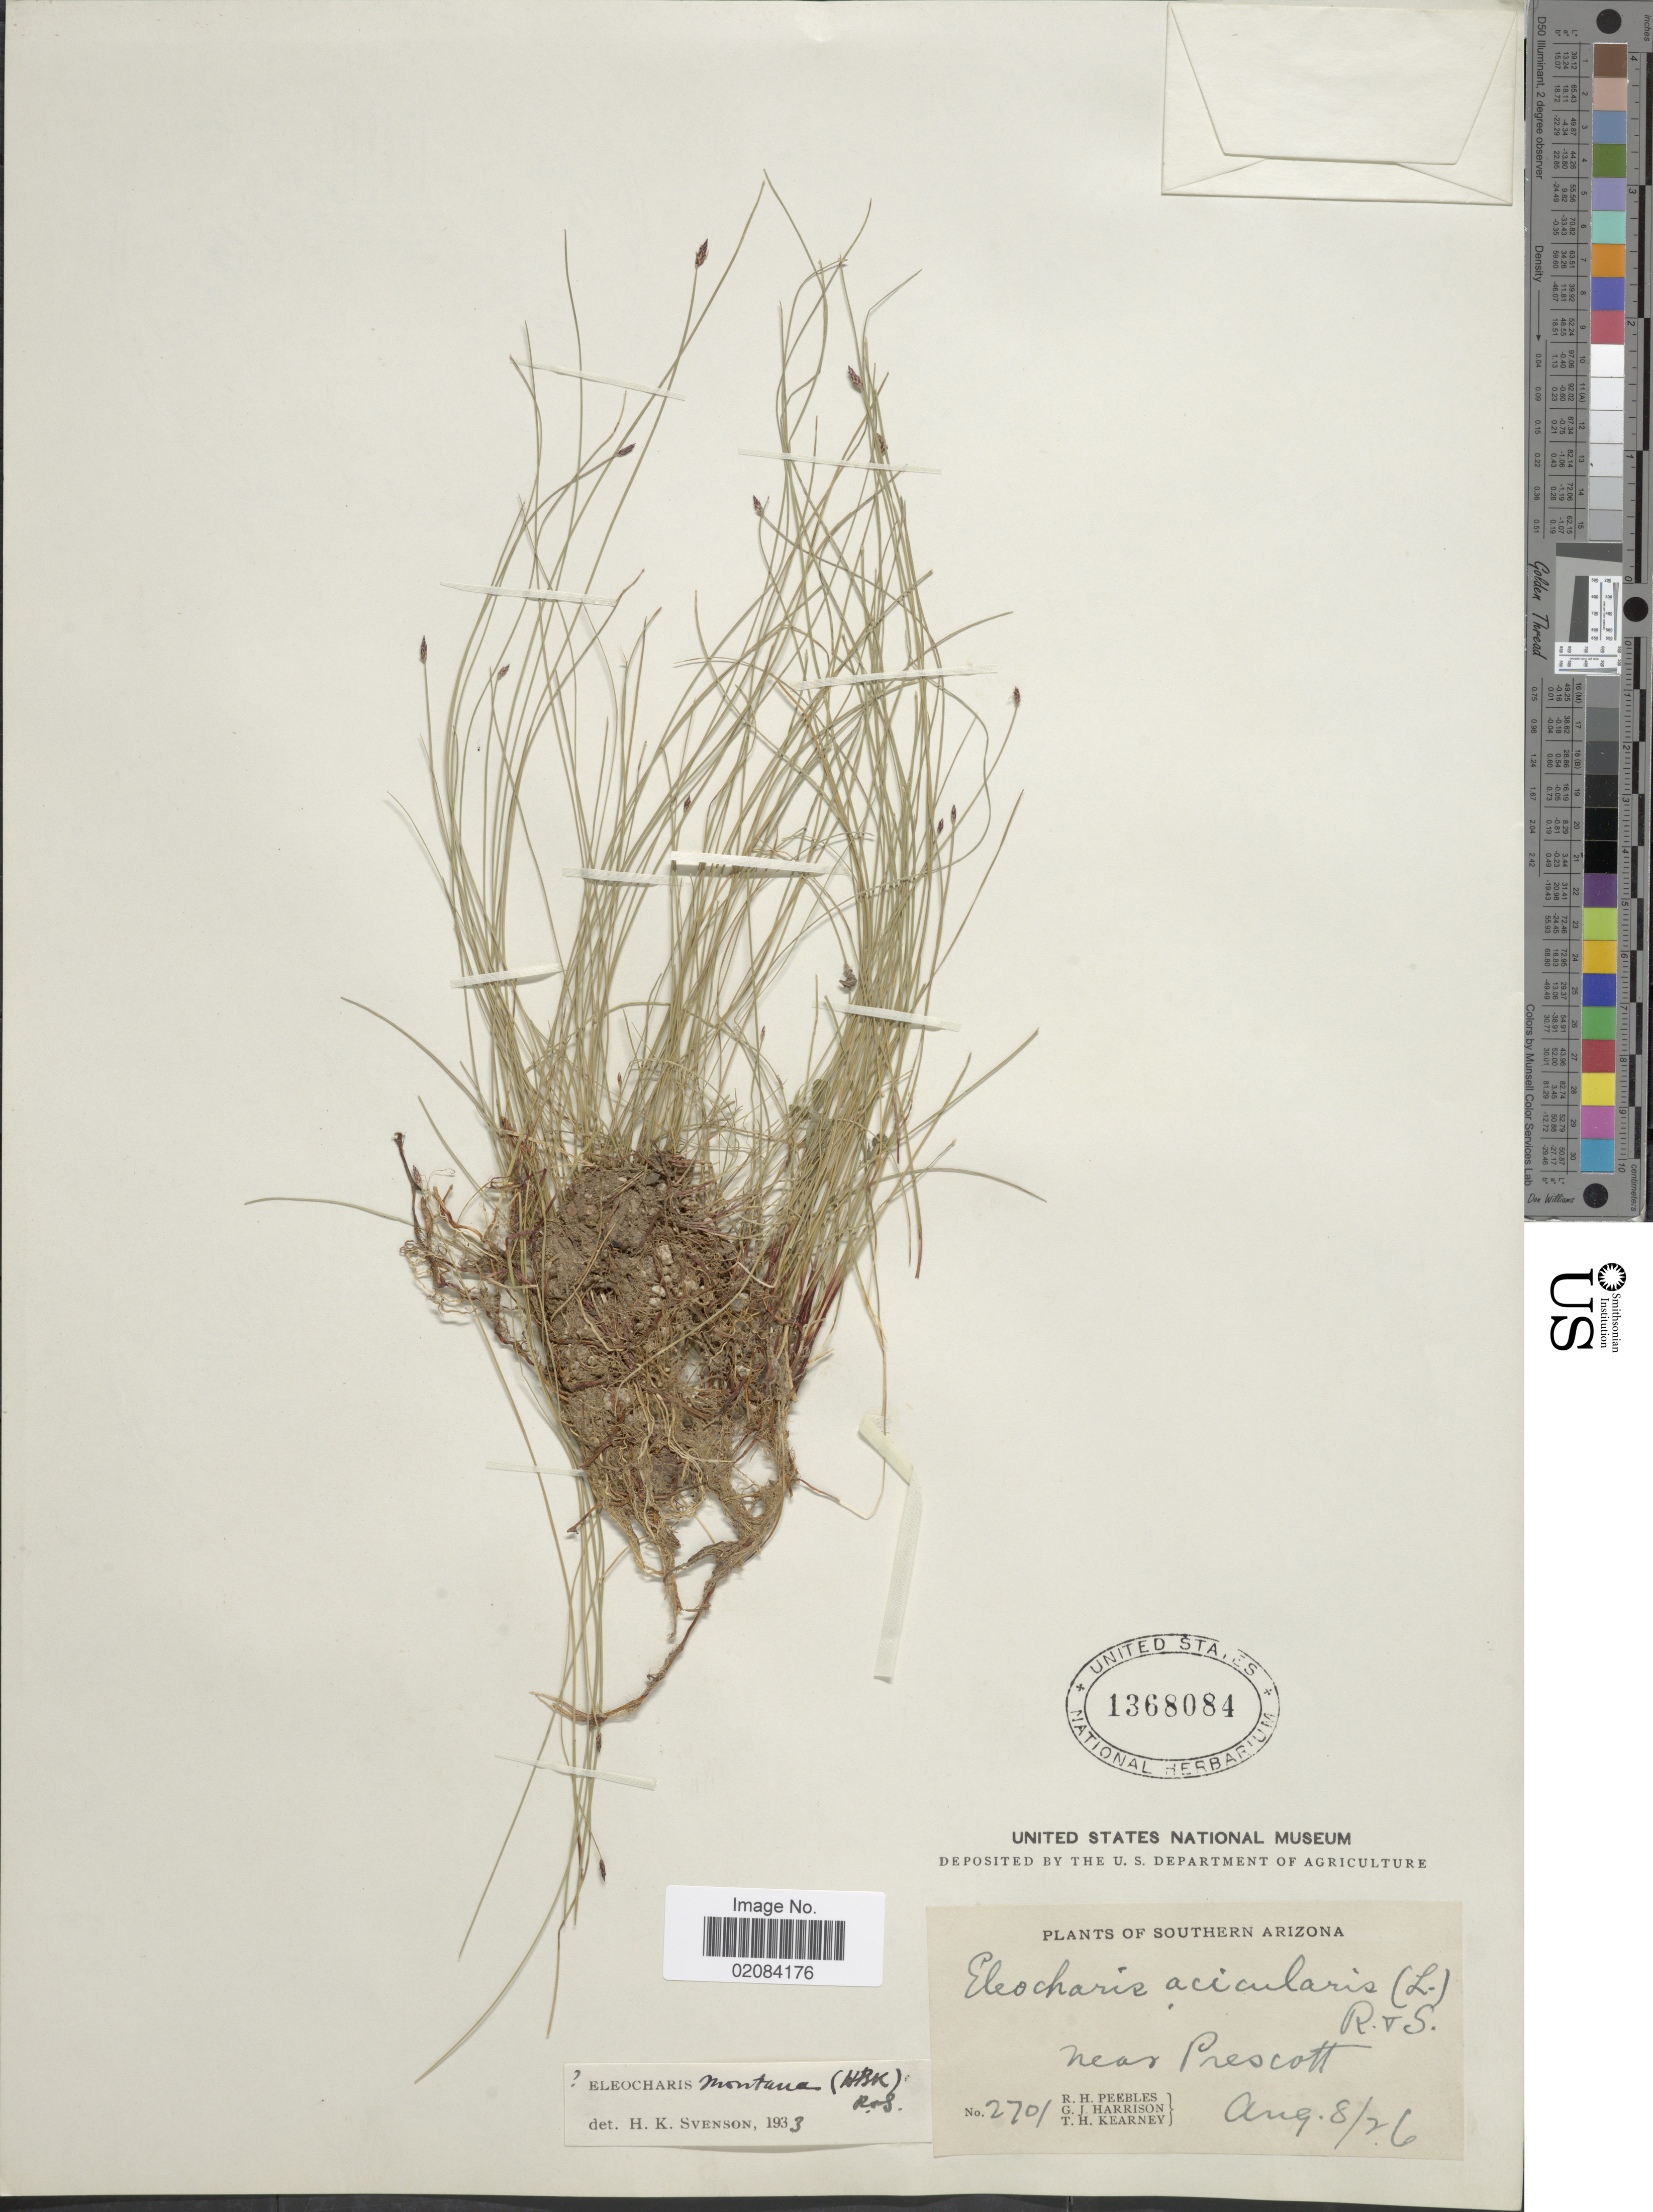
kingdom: Plantae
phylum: Tracheophyta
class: Liliopsida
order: Poales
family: Cyperaceae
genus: Eleocharis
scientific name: Eleocharis parishii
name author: Britton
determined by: Strong, Mark T., (BOT), Smithsonian Institution - National Museum of Natural History (UNITED STATES)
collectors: R. H. Peebles, G. J. Harrison & T. H. Kearney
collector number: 2701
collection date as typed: Transcribed d/m/y: 8/8/26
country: United States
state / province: Arizona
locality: Arizona, Near Prescott.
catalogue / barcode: US 1368084